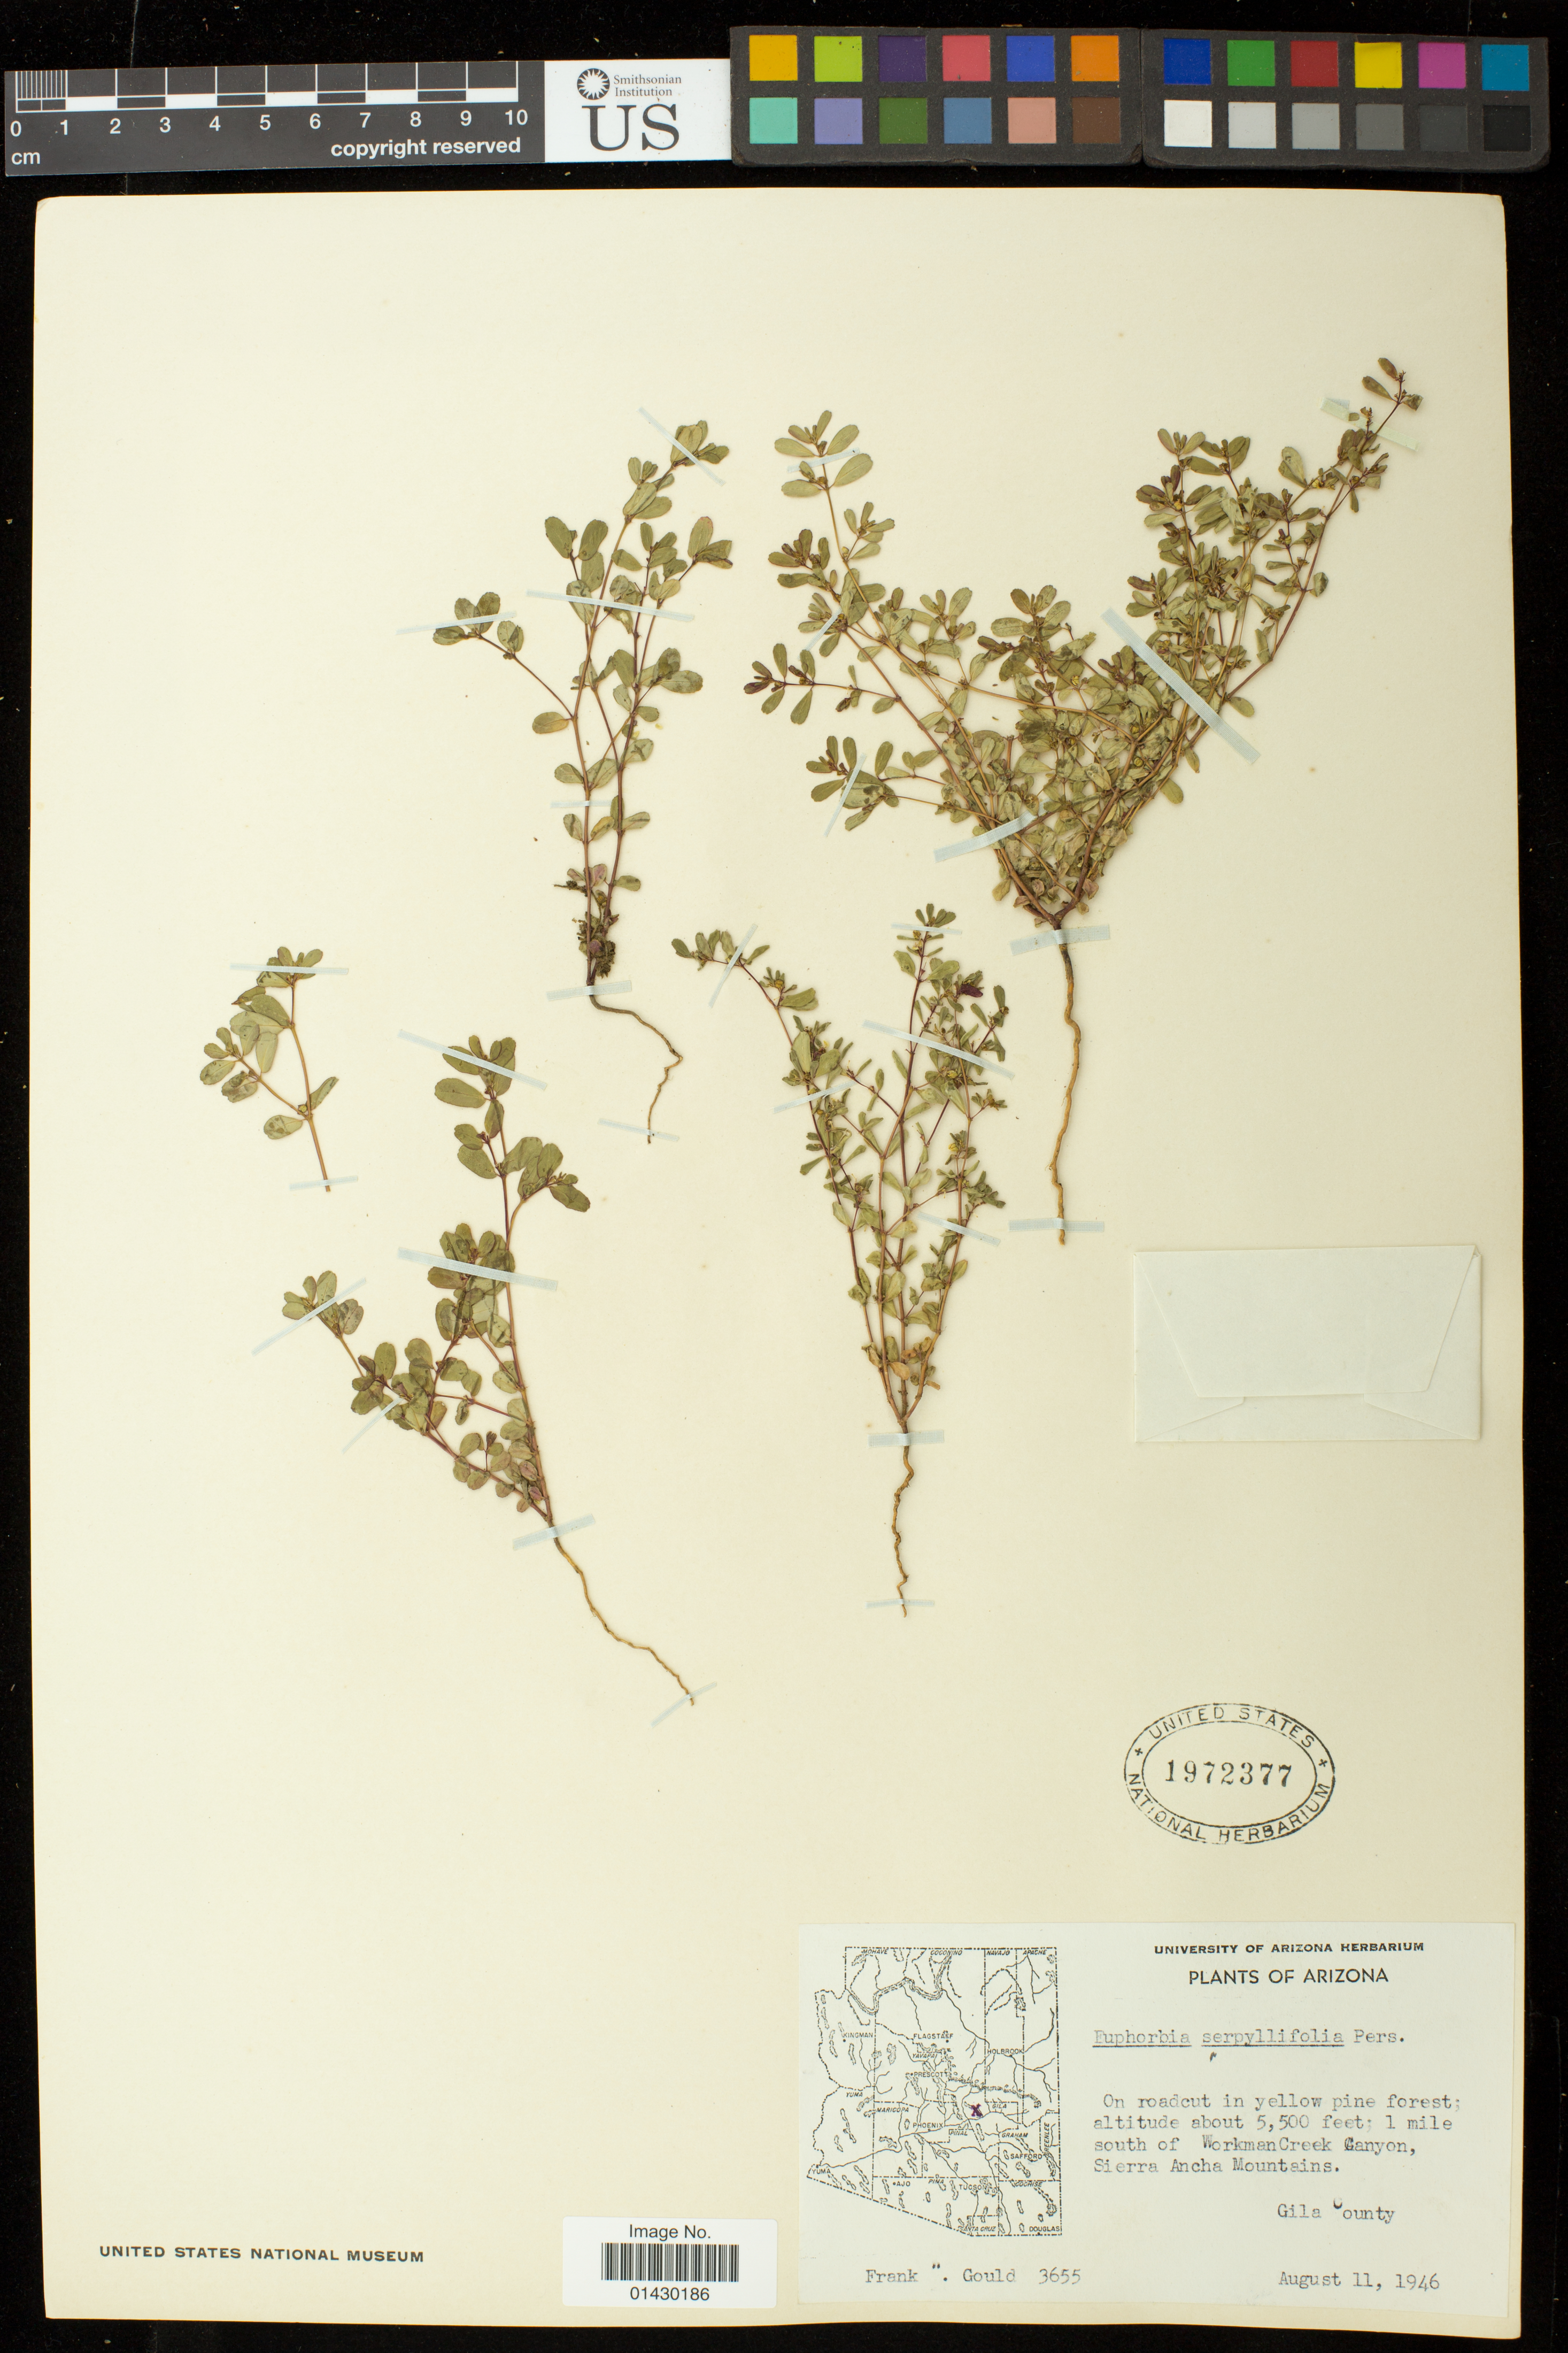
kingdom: Plantae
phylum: Tracheophyta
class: Magnoliopsida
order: Malpighiales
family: Euphorbiaceae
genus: Euphorbia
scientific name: Euphorbia serpillifolia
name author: Pers.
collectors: F. Gould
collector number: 3655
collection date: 1946-08-11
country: United States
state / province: Arizona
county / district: Gila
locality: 1 mile south of Workman Creek Canyon, Sierra Ancha Mountains.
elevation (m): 1676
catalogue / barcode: US 1972377